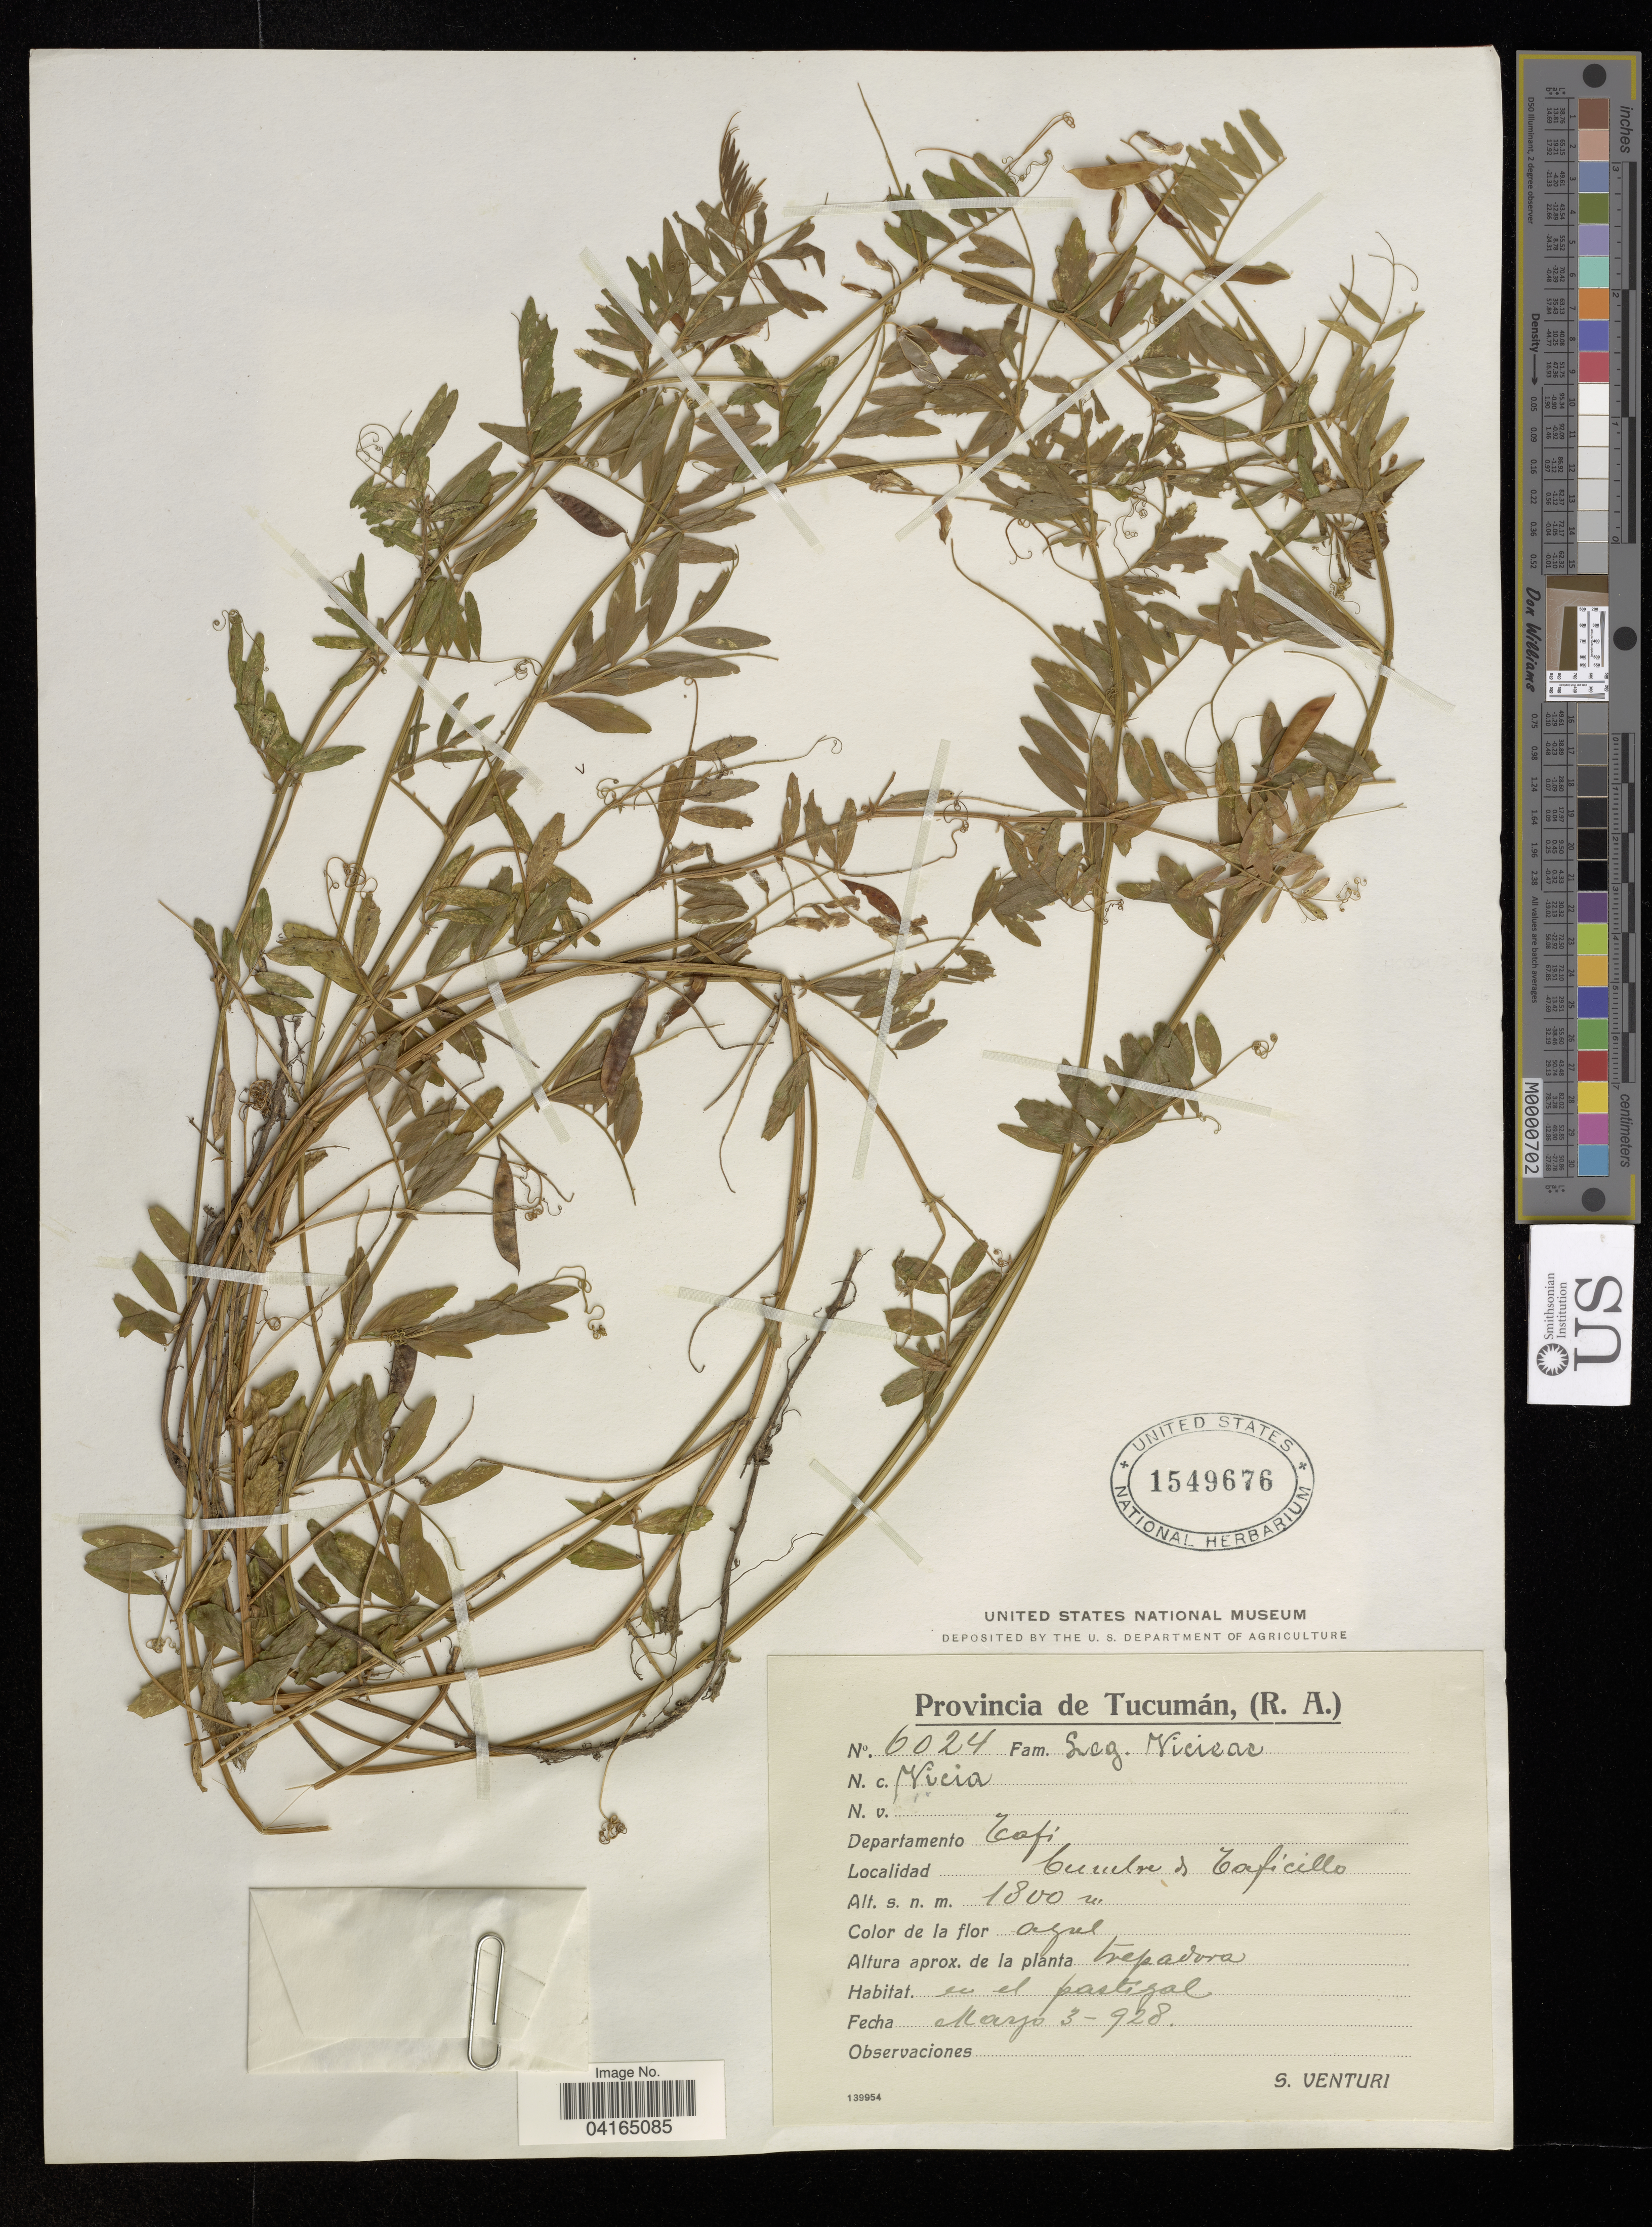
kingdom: Plantae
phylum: Tracheophyta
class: Magnoliopsida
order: Fabales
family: Fabaceae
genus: Vicia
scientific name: Vicia sp.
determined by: Hechenleitner, Paulina, RBG Edinburgh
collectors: S. Venturi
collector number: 6024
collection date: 1928-03-03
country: Argentina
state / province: Tucuman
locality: Provincia de Tucumán. Departamento Tafi. Cumbre de Taficillo.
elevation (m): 1800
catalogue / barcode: US 1549676